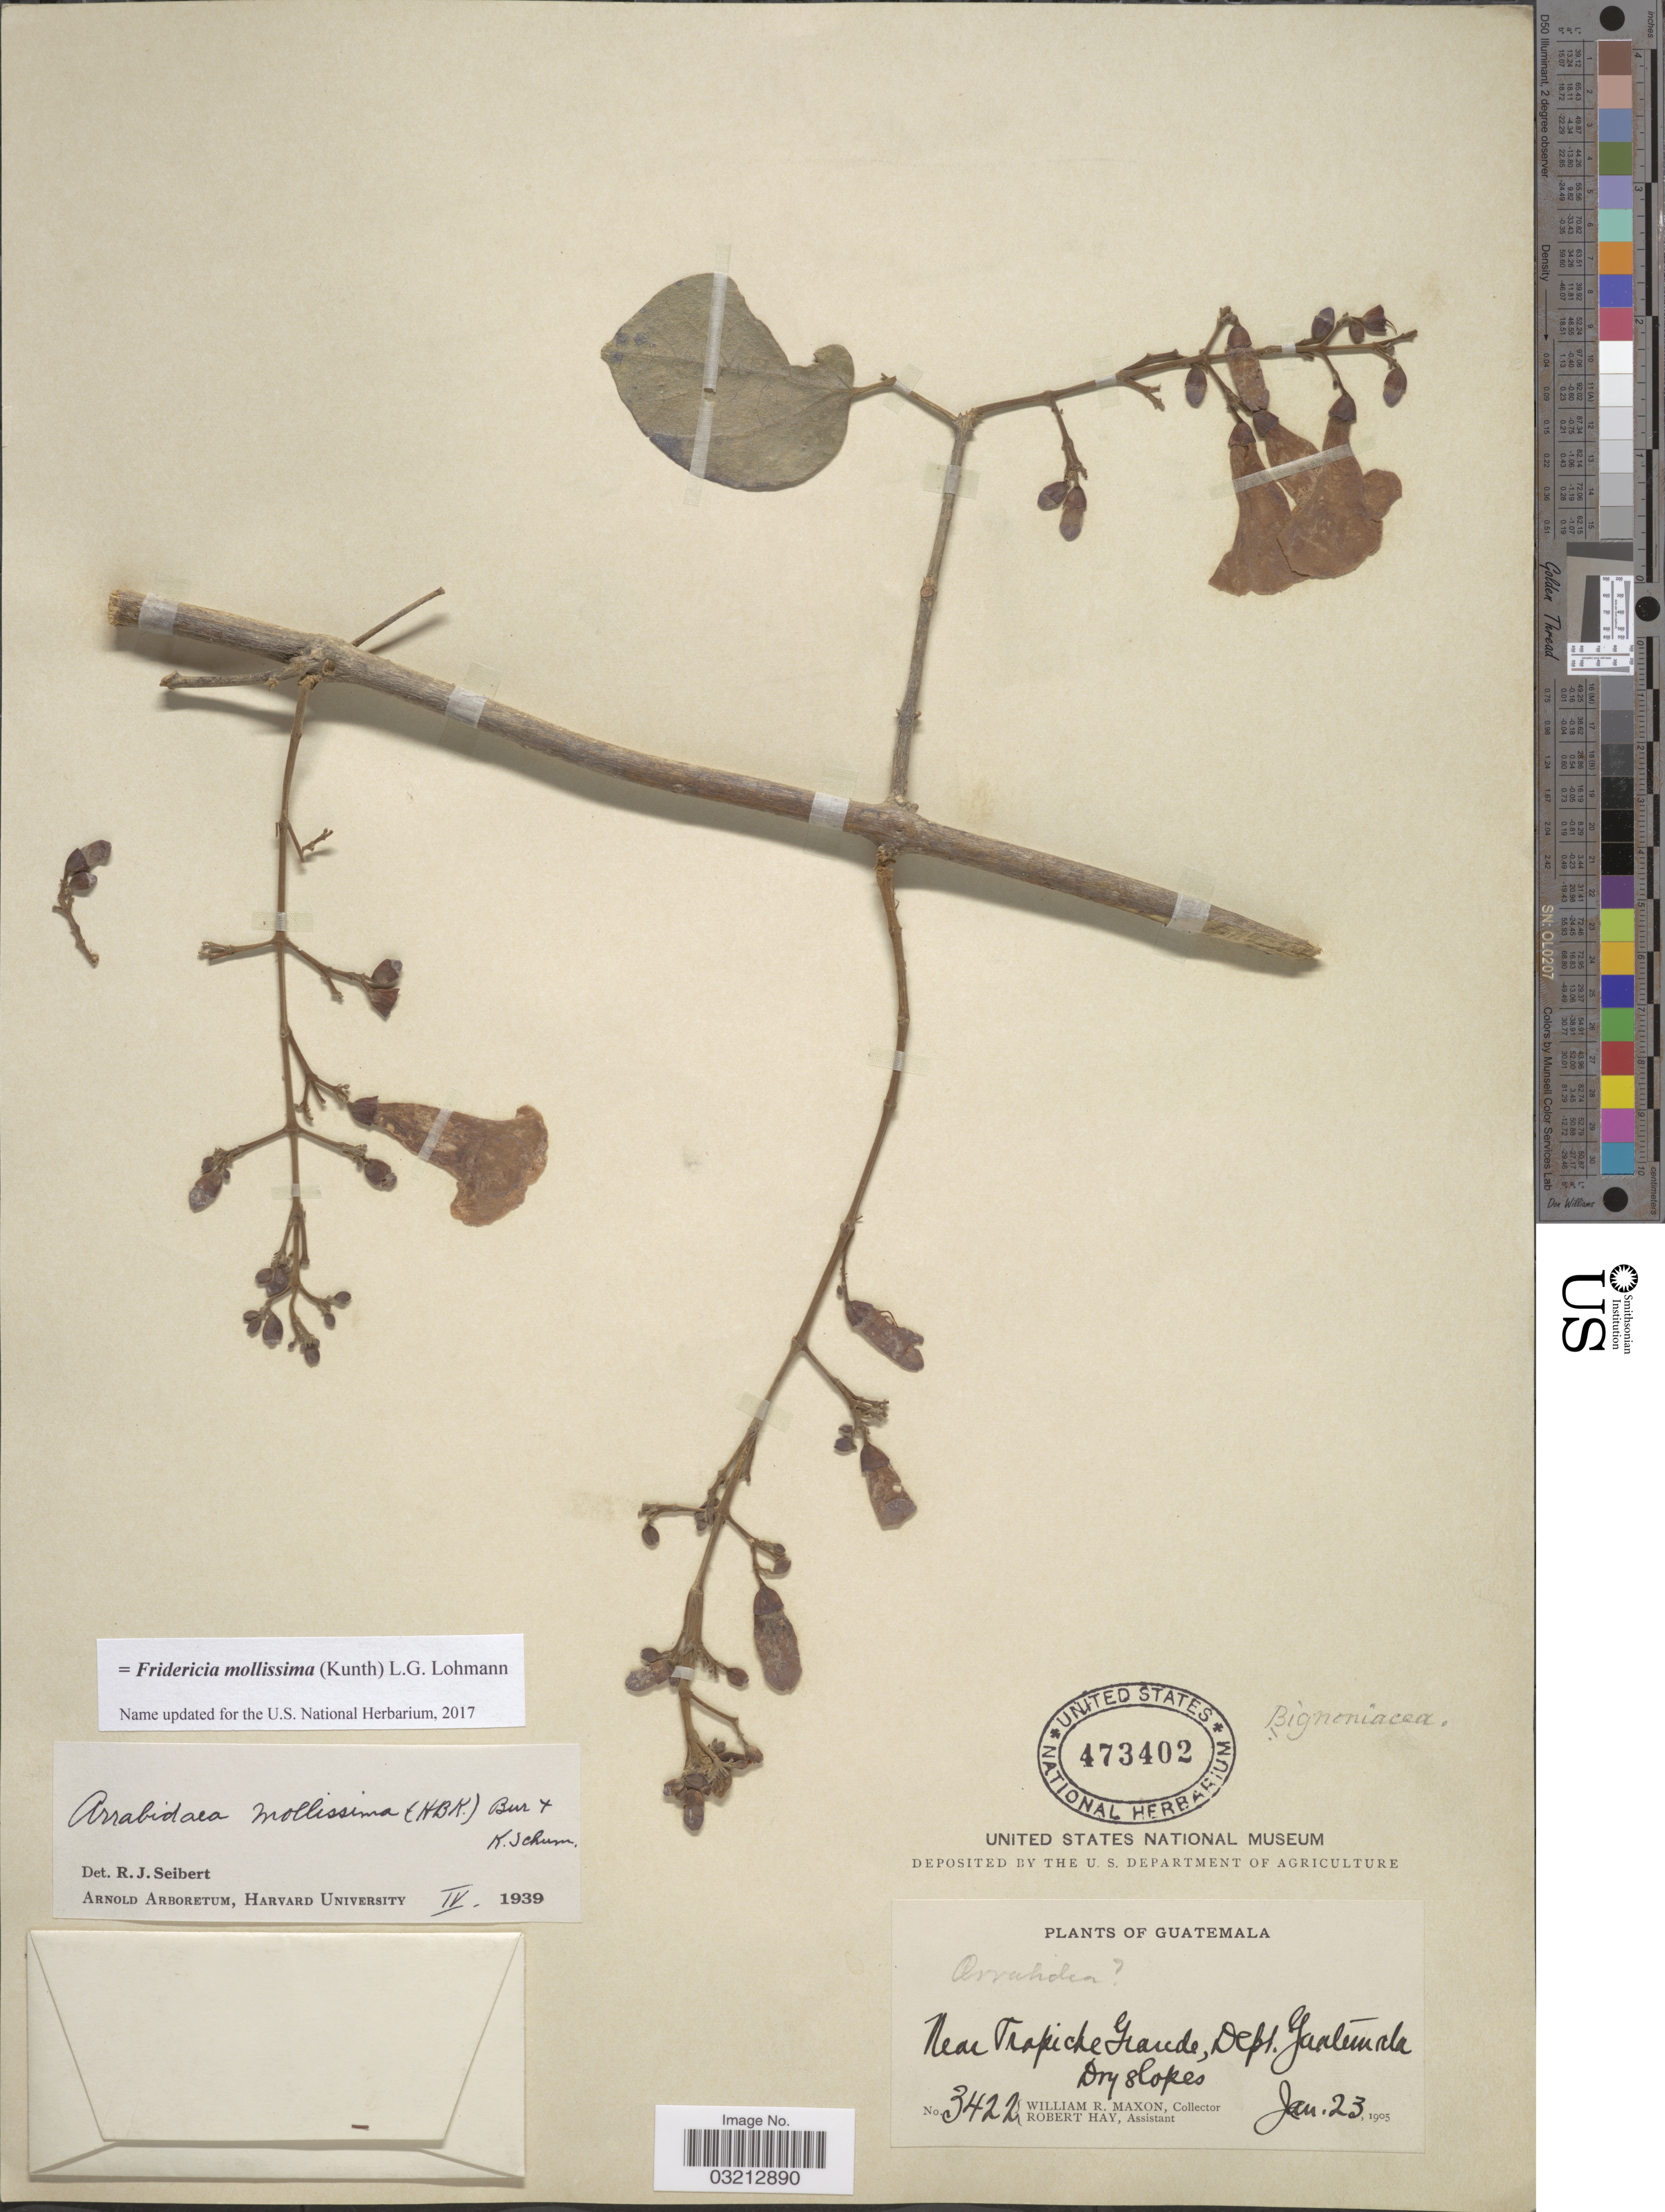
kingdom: Plantae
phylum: Tracheophyta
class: Magnoliopsida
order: Lamiales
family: Bignoniaceae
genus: Fridericia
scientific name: Fridericia mollissima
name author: (Kunth) L.G. Lohmann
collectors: W. R. Maxon & R. Hay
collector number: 3422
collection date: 1905-01-23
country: Guatemala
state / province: Guatemala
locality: Near Trapiche Grande, Dept. Guatemala.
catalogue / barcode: US 473402